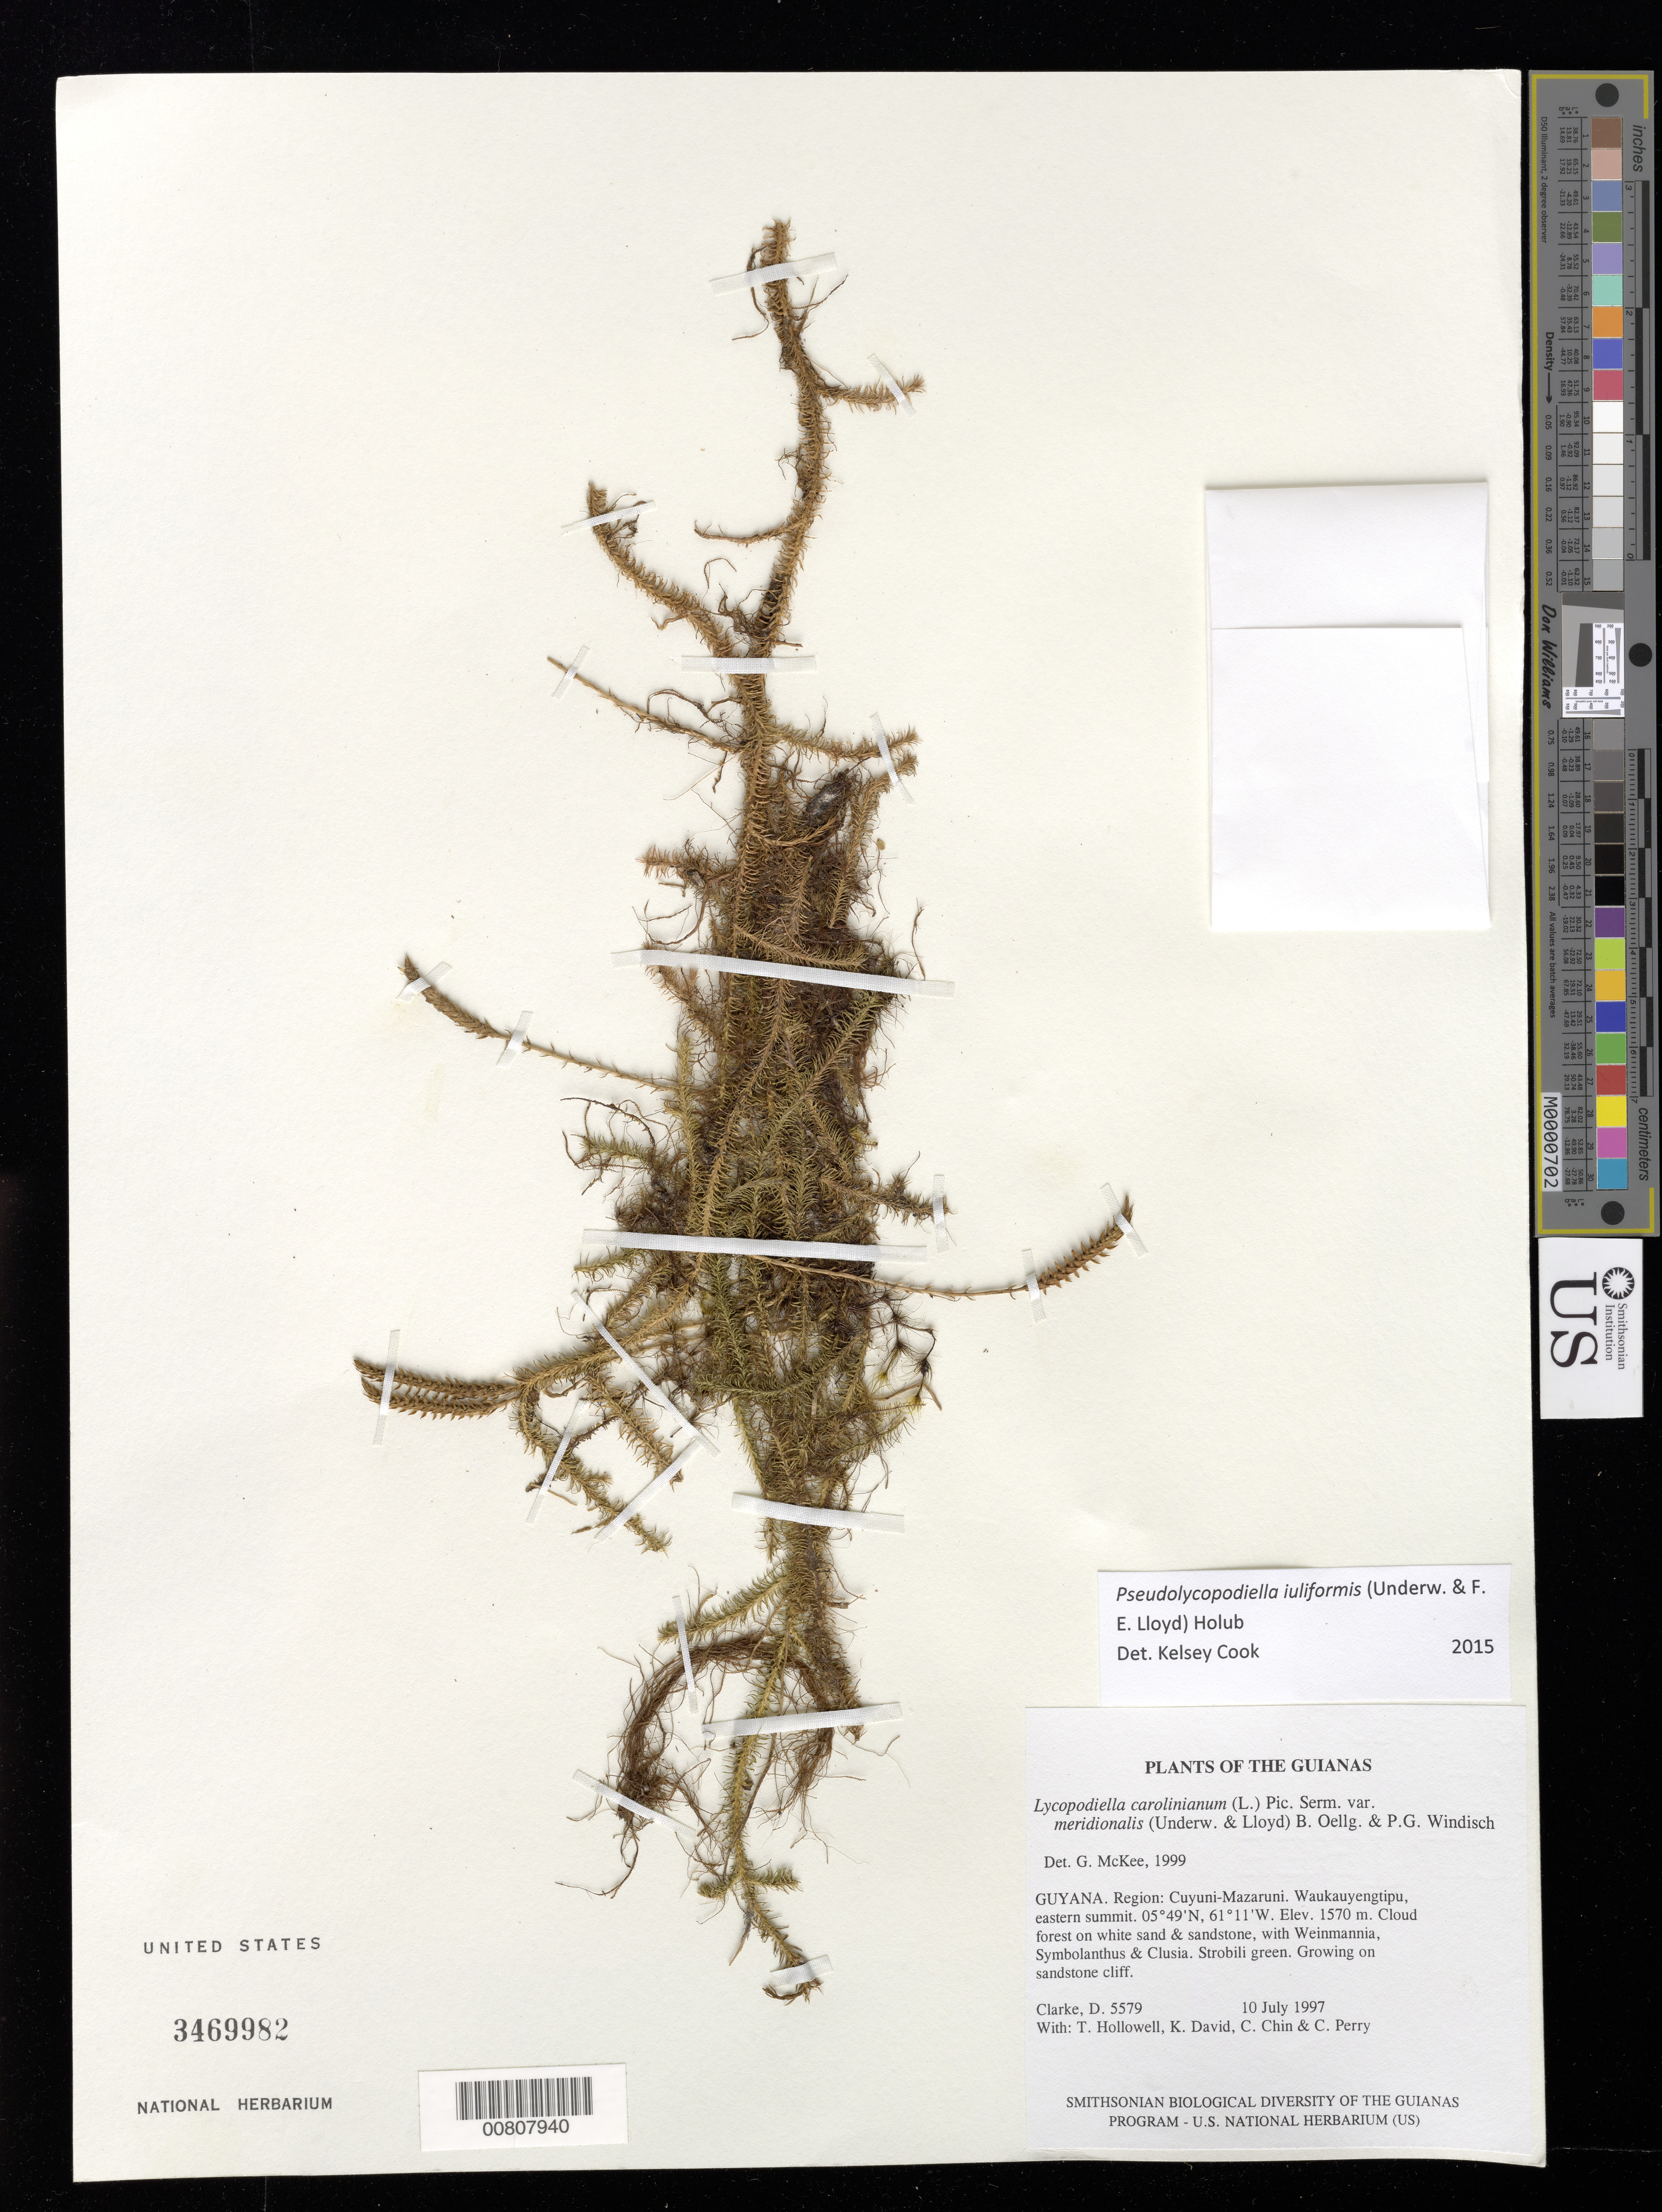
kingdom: Plantae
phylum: Tracheophyta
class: Lycopodiopsida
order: Lycopodiales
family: Lycopodiaceae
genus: Pseudolycopodiella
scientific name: Pseudolycopodiella iuliformis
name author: (Underw. & F.E. Lloyd) Holub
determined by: Cook, Kelsey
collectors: H. D. Clarke, T. Hollowell, K. David, C. Chin & C. Perry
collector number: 5579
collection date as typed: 10 July 1997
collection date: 1997-07-10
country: Guyana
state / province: Cuyuni-Mazaruni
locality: Waukauyengtipu, eastern summit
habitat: Cloud forest on white sand & sandstone, with Weinmannia, Symbolanthus & Clusia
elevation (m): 1570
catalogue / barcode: US 3469982